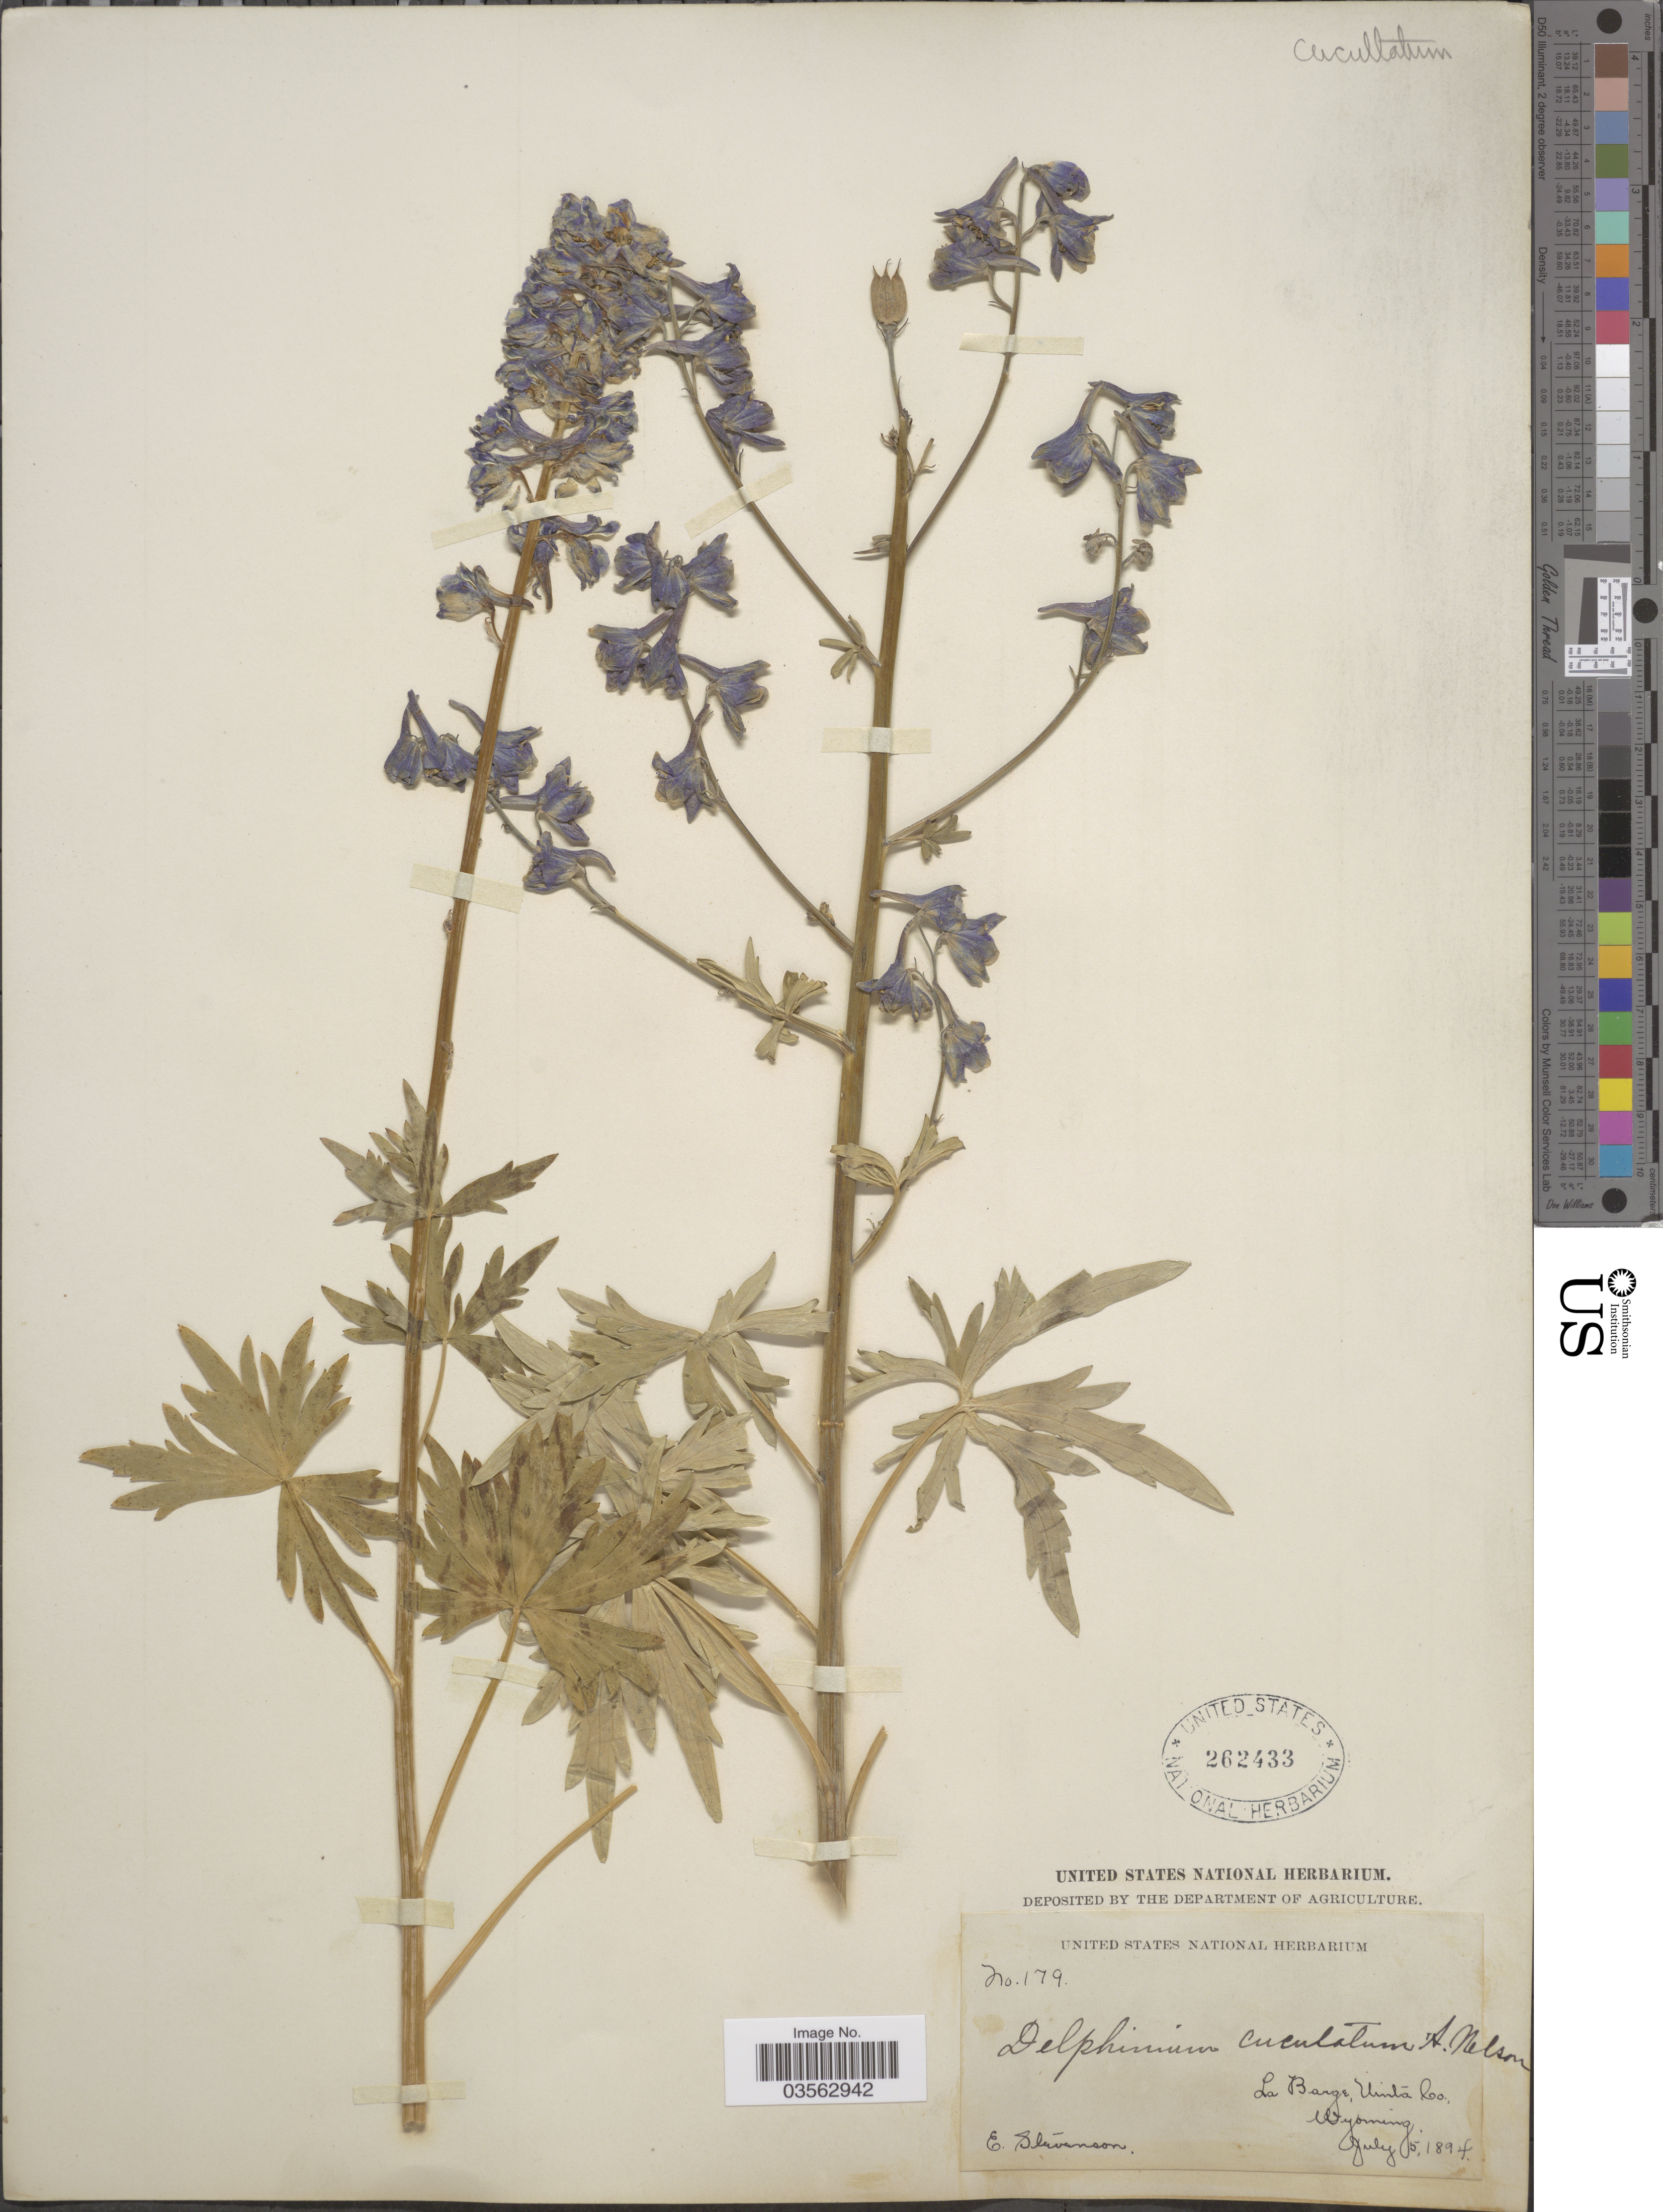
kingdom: Plantae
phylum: Tracheophyta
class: Magnoliopsida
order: Ranunculales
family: Ranunculaceae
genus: Delphinium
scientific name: Delphinium cucullatum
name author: E. Nelson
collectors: E. Stevenson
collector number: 179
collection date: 1894-07-05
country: United States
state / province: Wyoming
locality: La Barge, Uinta Co.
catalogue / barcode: US 262433